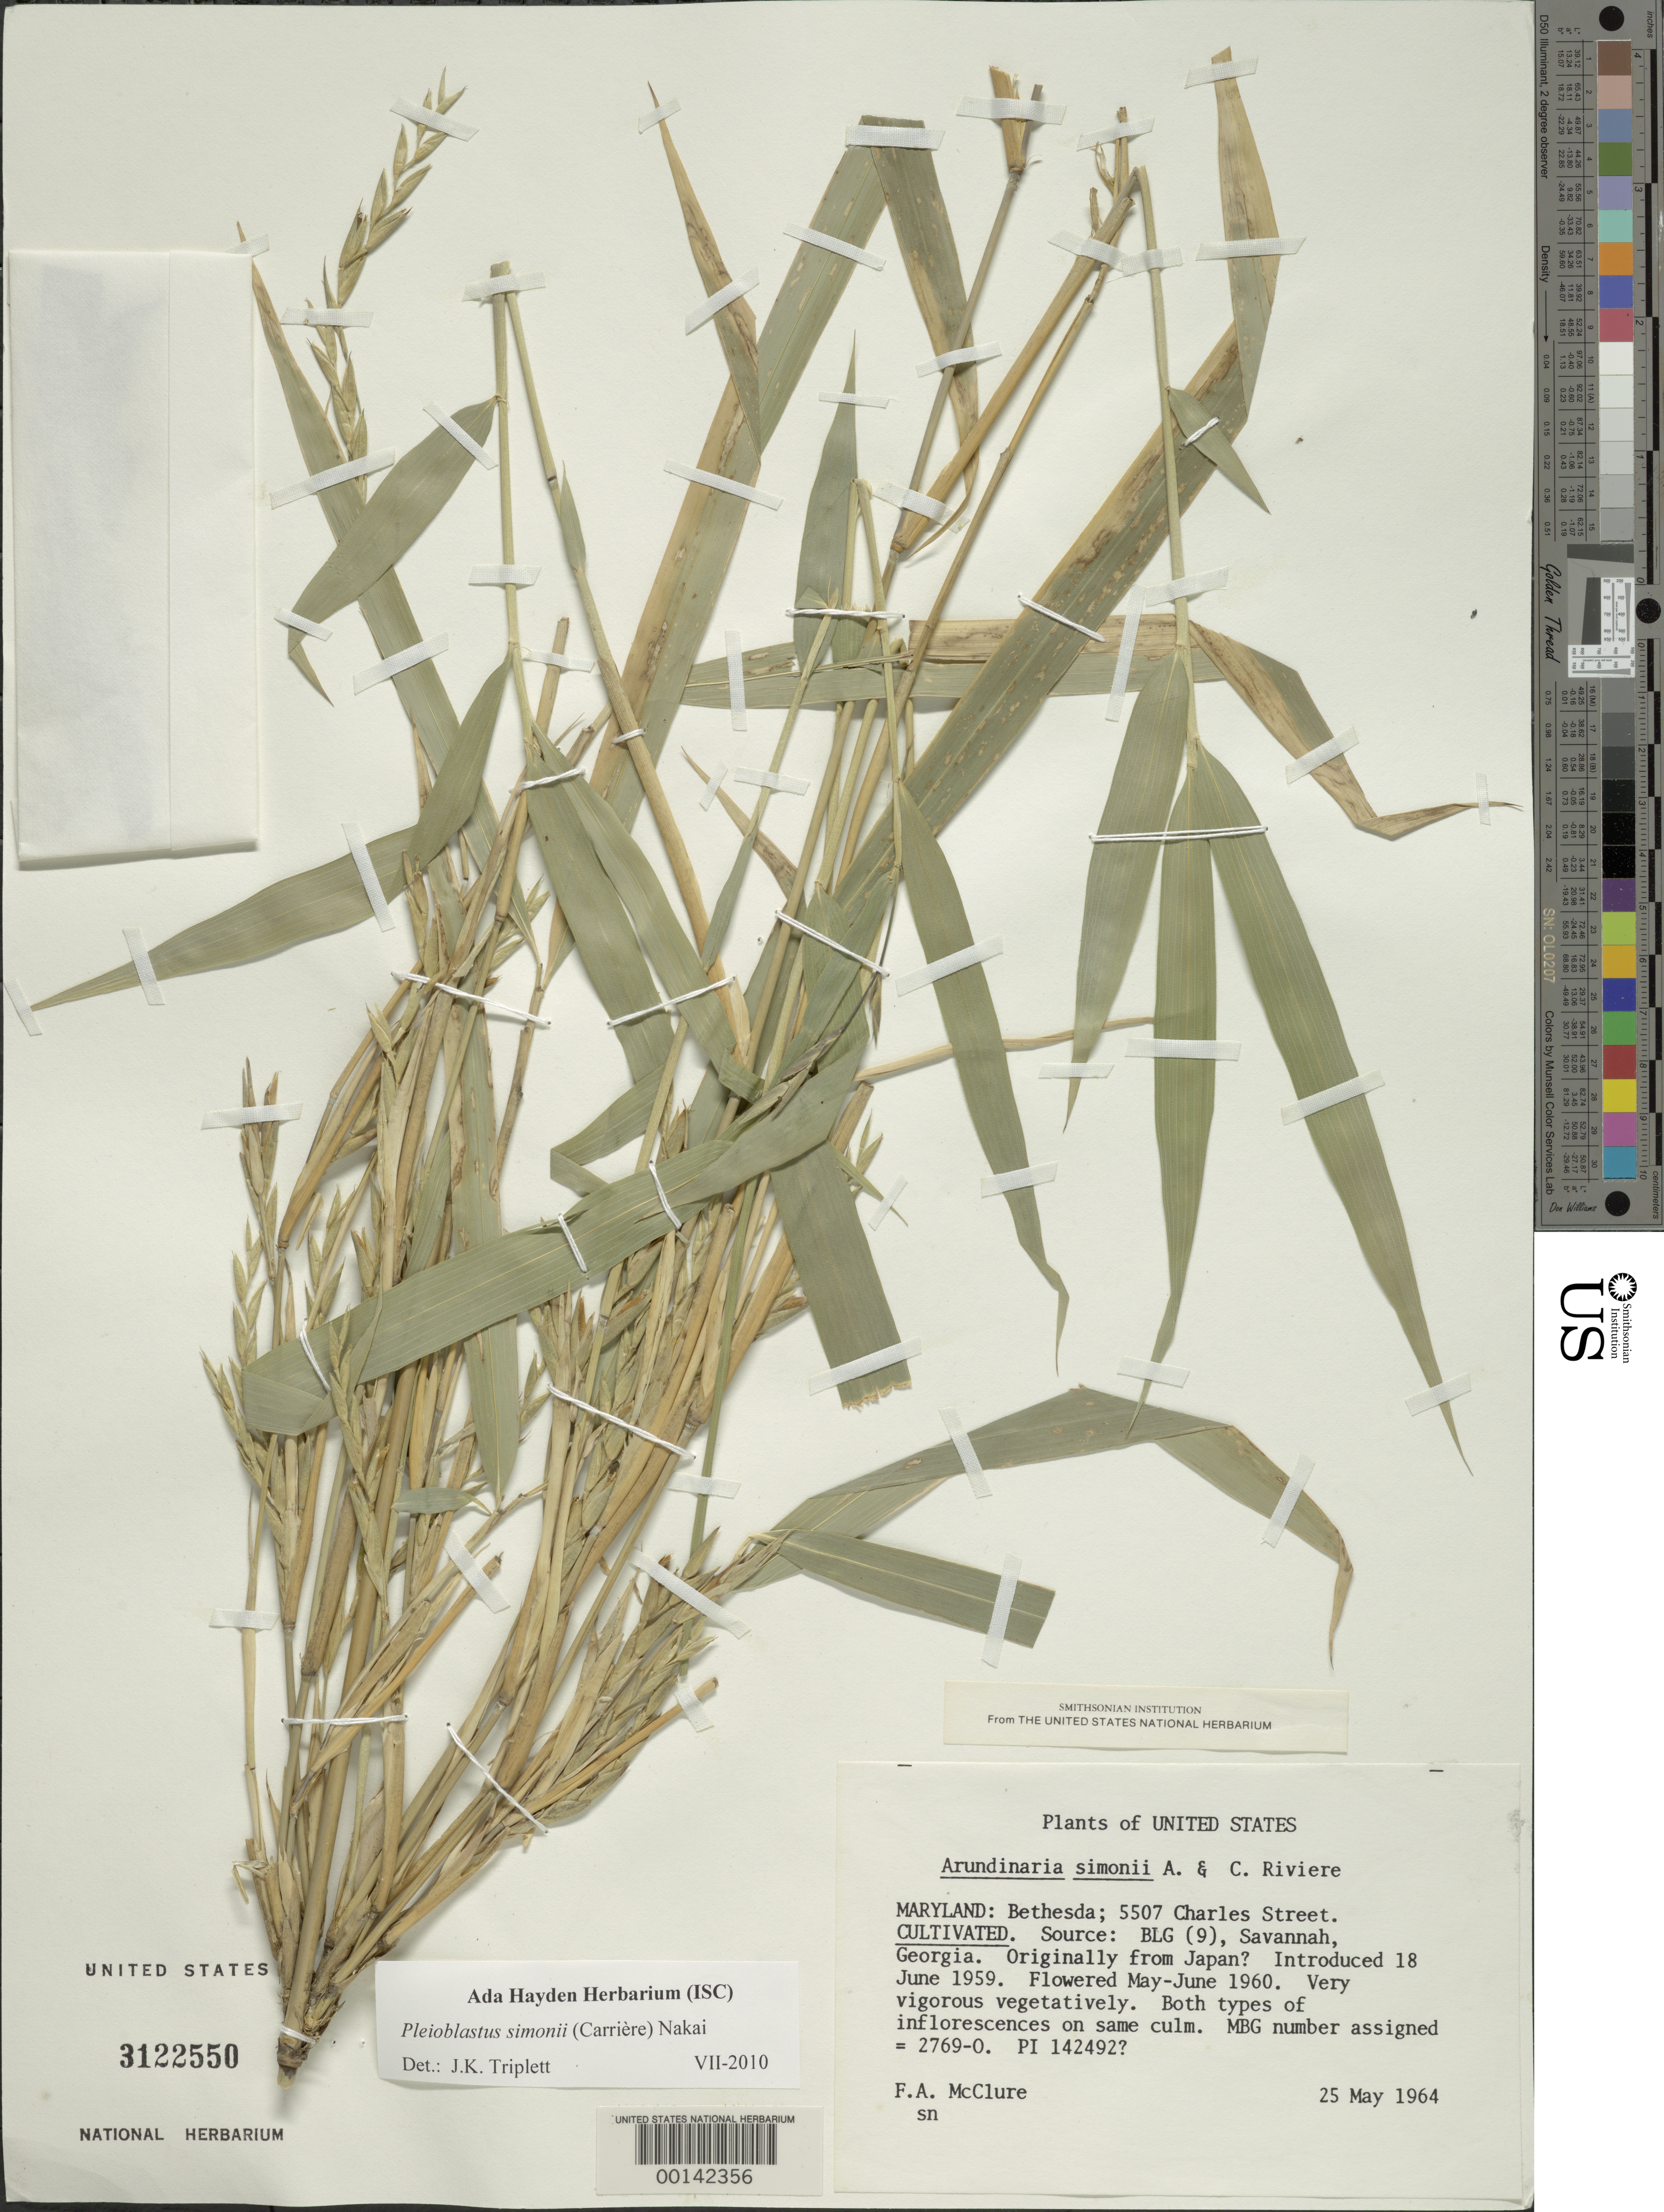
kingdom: Plantae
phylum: Tracheophyta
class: Liliopsida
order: Poales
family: Poaceae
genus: Pleioblastus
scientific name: Pleioblastus simonii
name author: (Carrière) Nakai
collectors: F. A. McClure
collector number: MBG 2769-0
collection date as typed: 25 May 1964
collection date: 1964-05-25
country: United States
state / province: Maryland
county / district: Montgomery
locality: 5507 Charles Street, Bethesda (McClure's garden)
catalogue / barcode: US 3122550